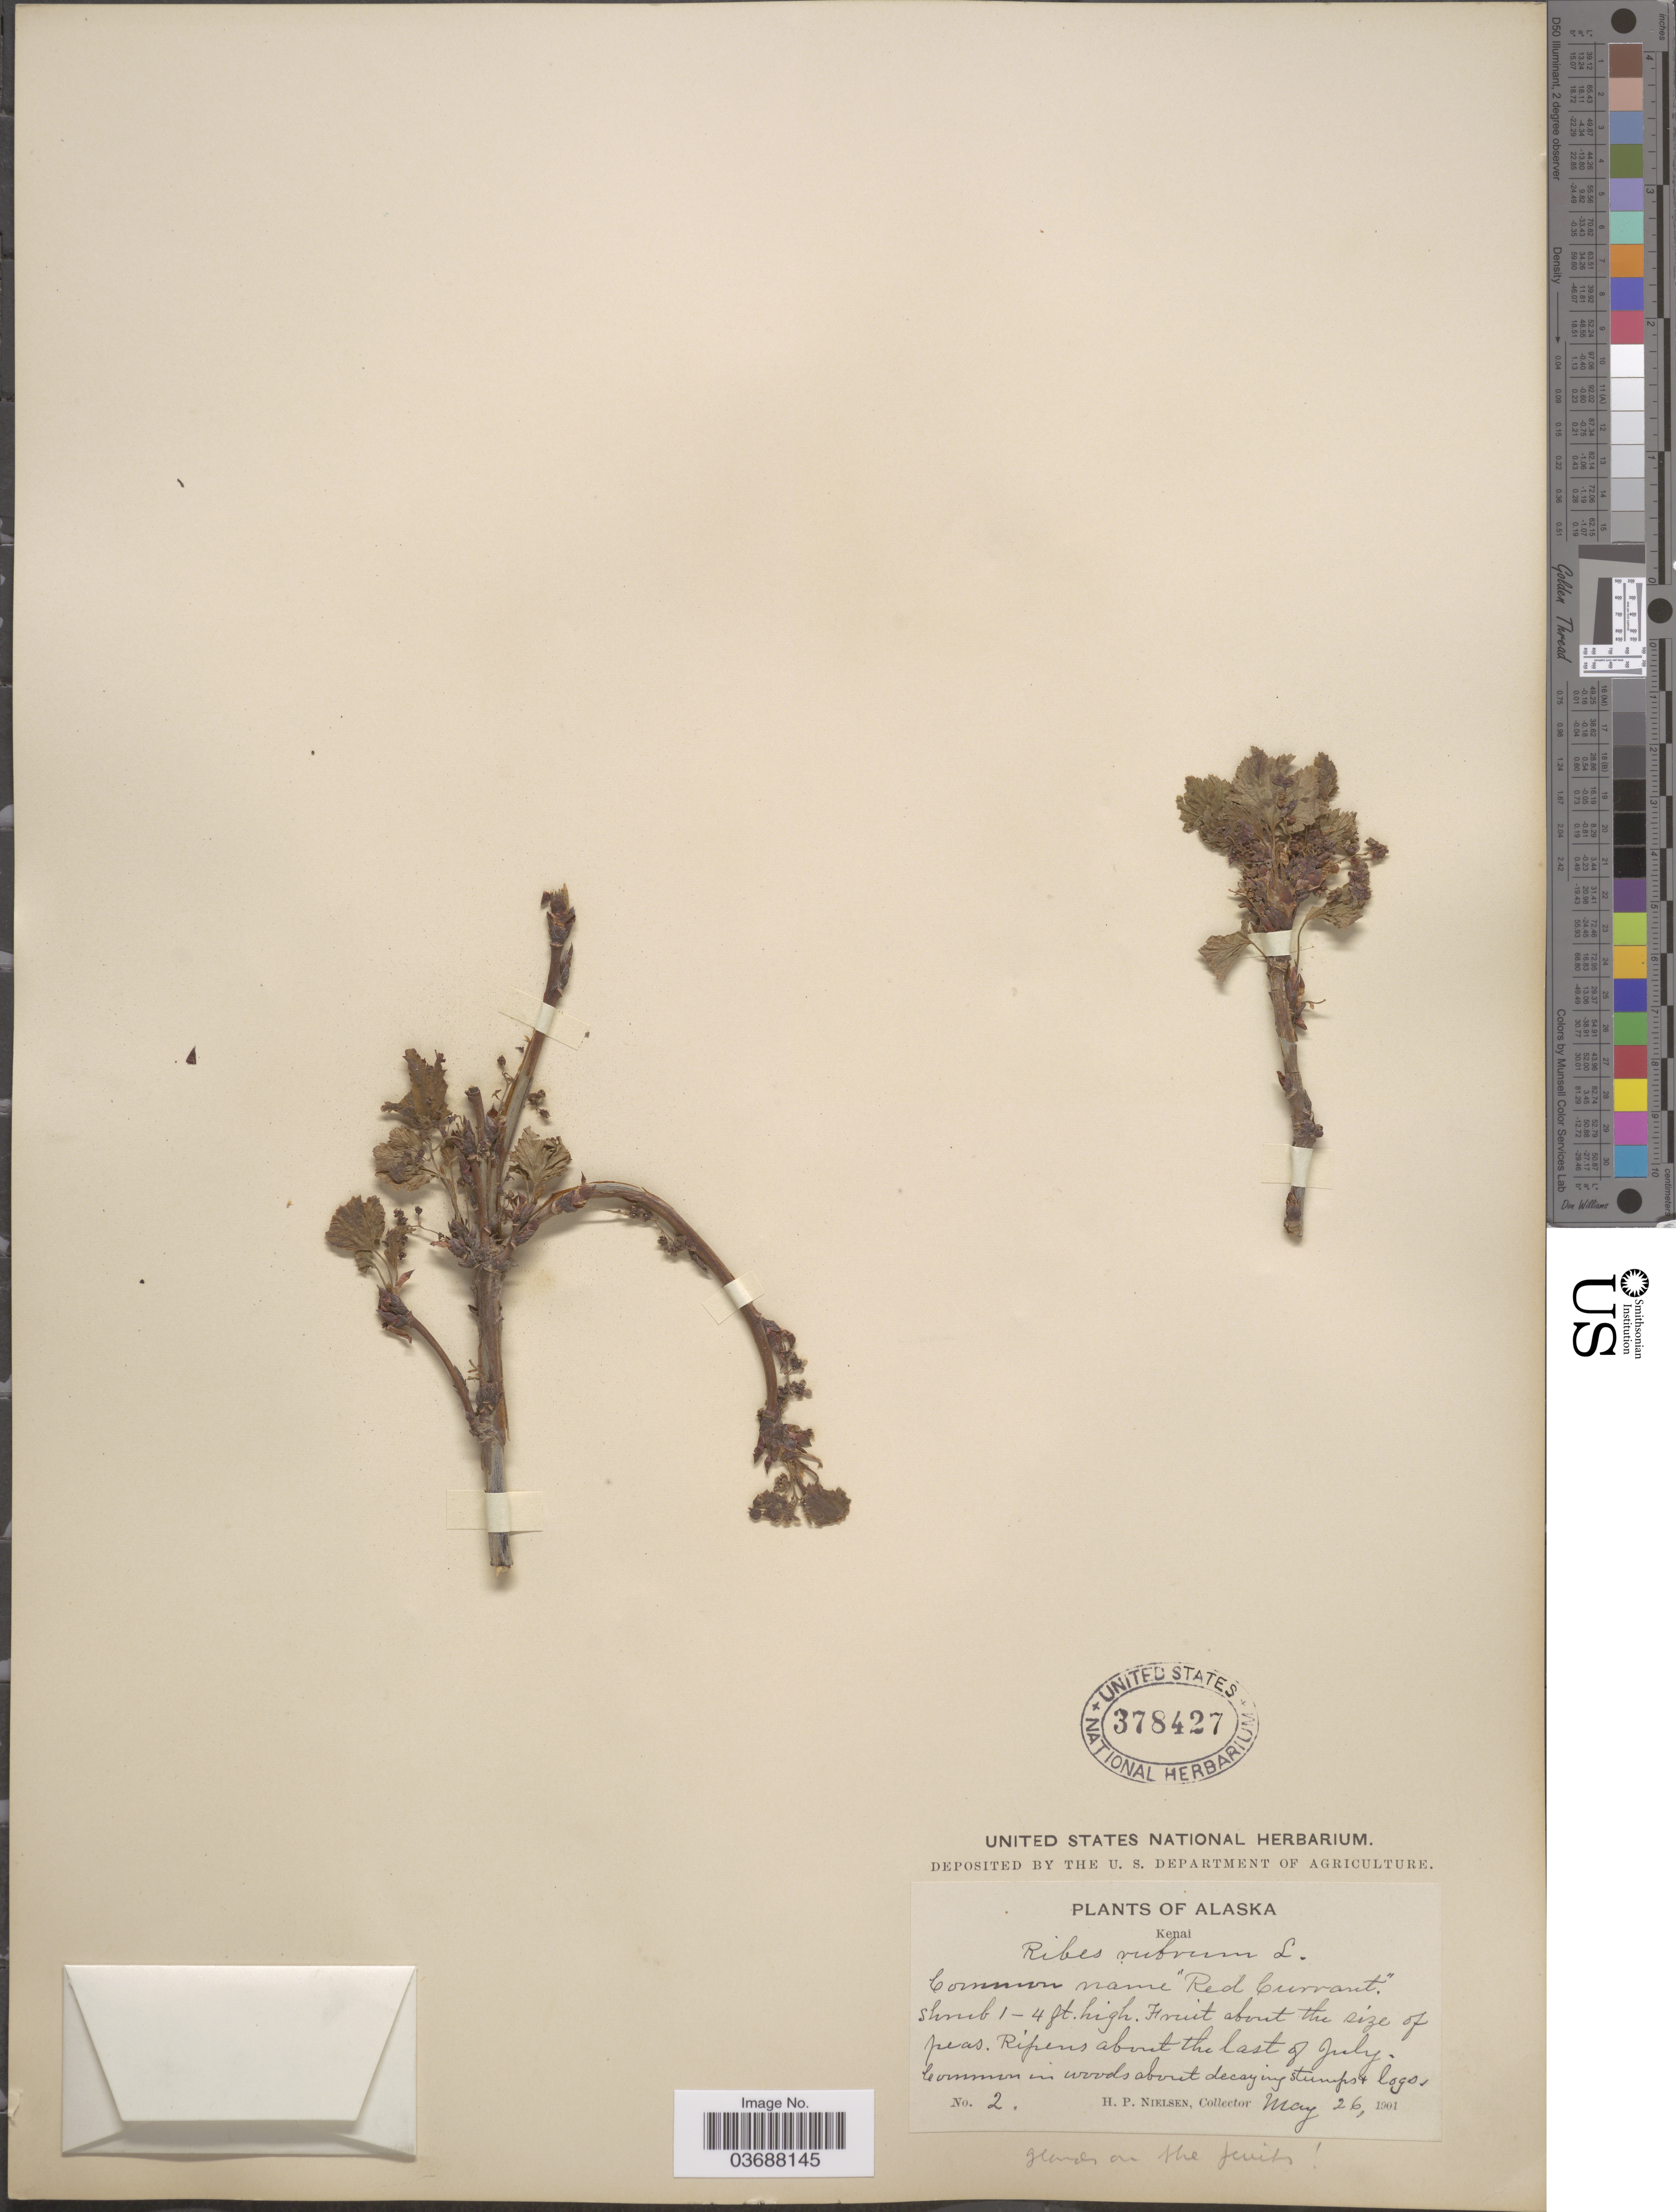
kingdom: Plantae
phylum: Tracheophyta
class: Magnoliopsida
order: Saxifragales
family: Grossulariaceae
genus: Ribes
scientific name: Ribes laxiflorum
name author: Pursh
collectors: H. P. Nielsen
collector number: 2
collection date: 1901-05-26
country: United States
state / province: Alaska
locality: Kenai.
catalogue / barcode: US 378427